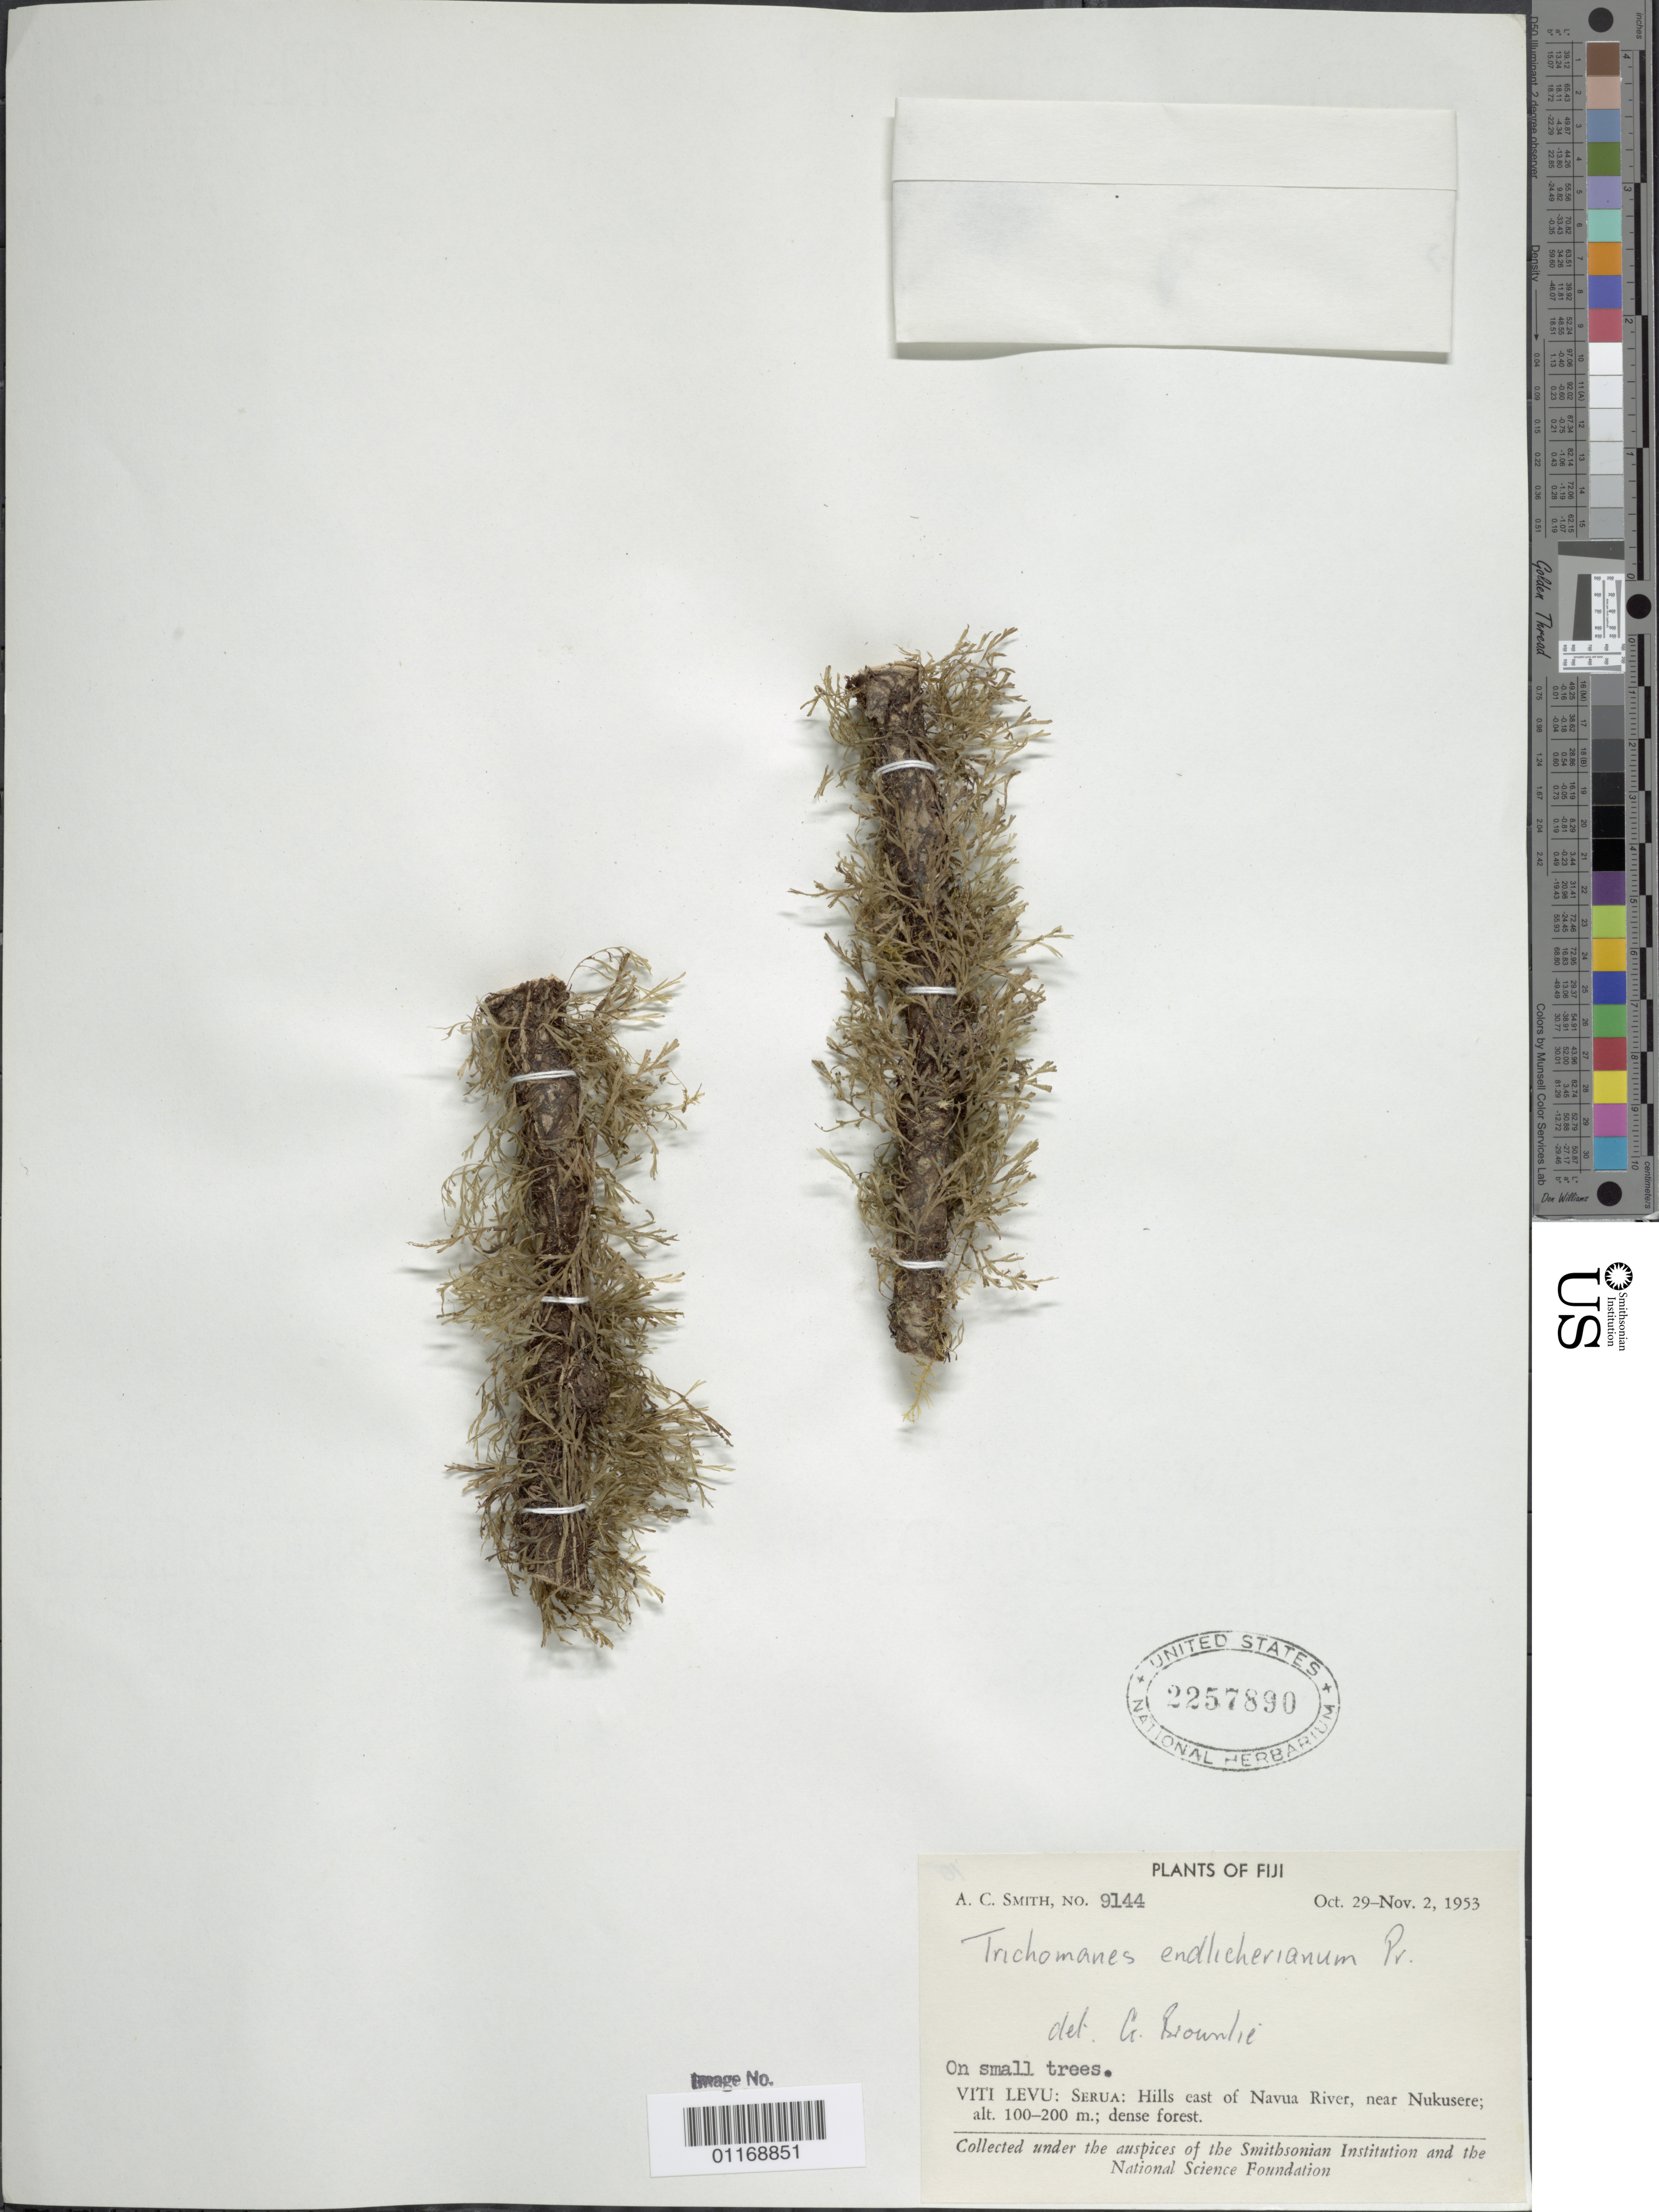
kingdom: Plantae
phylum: Tracheophyta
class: Polypodiopsida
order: Hymenophyllales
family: Hymenophyllaceae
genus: Polyphlebium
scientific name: Polyphlebium endlicherianum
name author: (C. Presl) Ebihara & K. Iwats.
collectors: A. C. Smith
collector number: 9144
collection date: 1953-10-29/1953-11-02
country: Fiji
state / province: Central Division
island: Viti Levu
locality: Hills east of Navua River, near Nukusere; Serua Prov.; Viti Levu; Fiji.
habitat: On small trees, dense forest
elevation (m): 100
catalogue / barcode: US 2257890